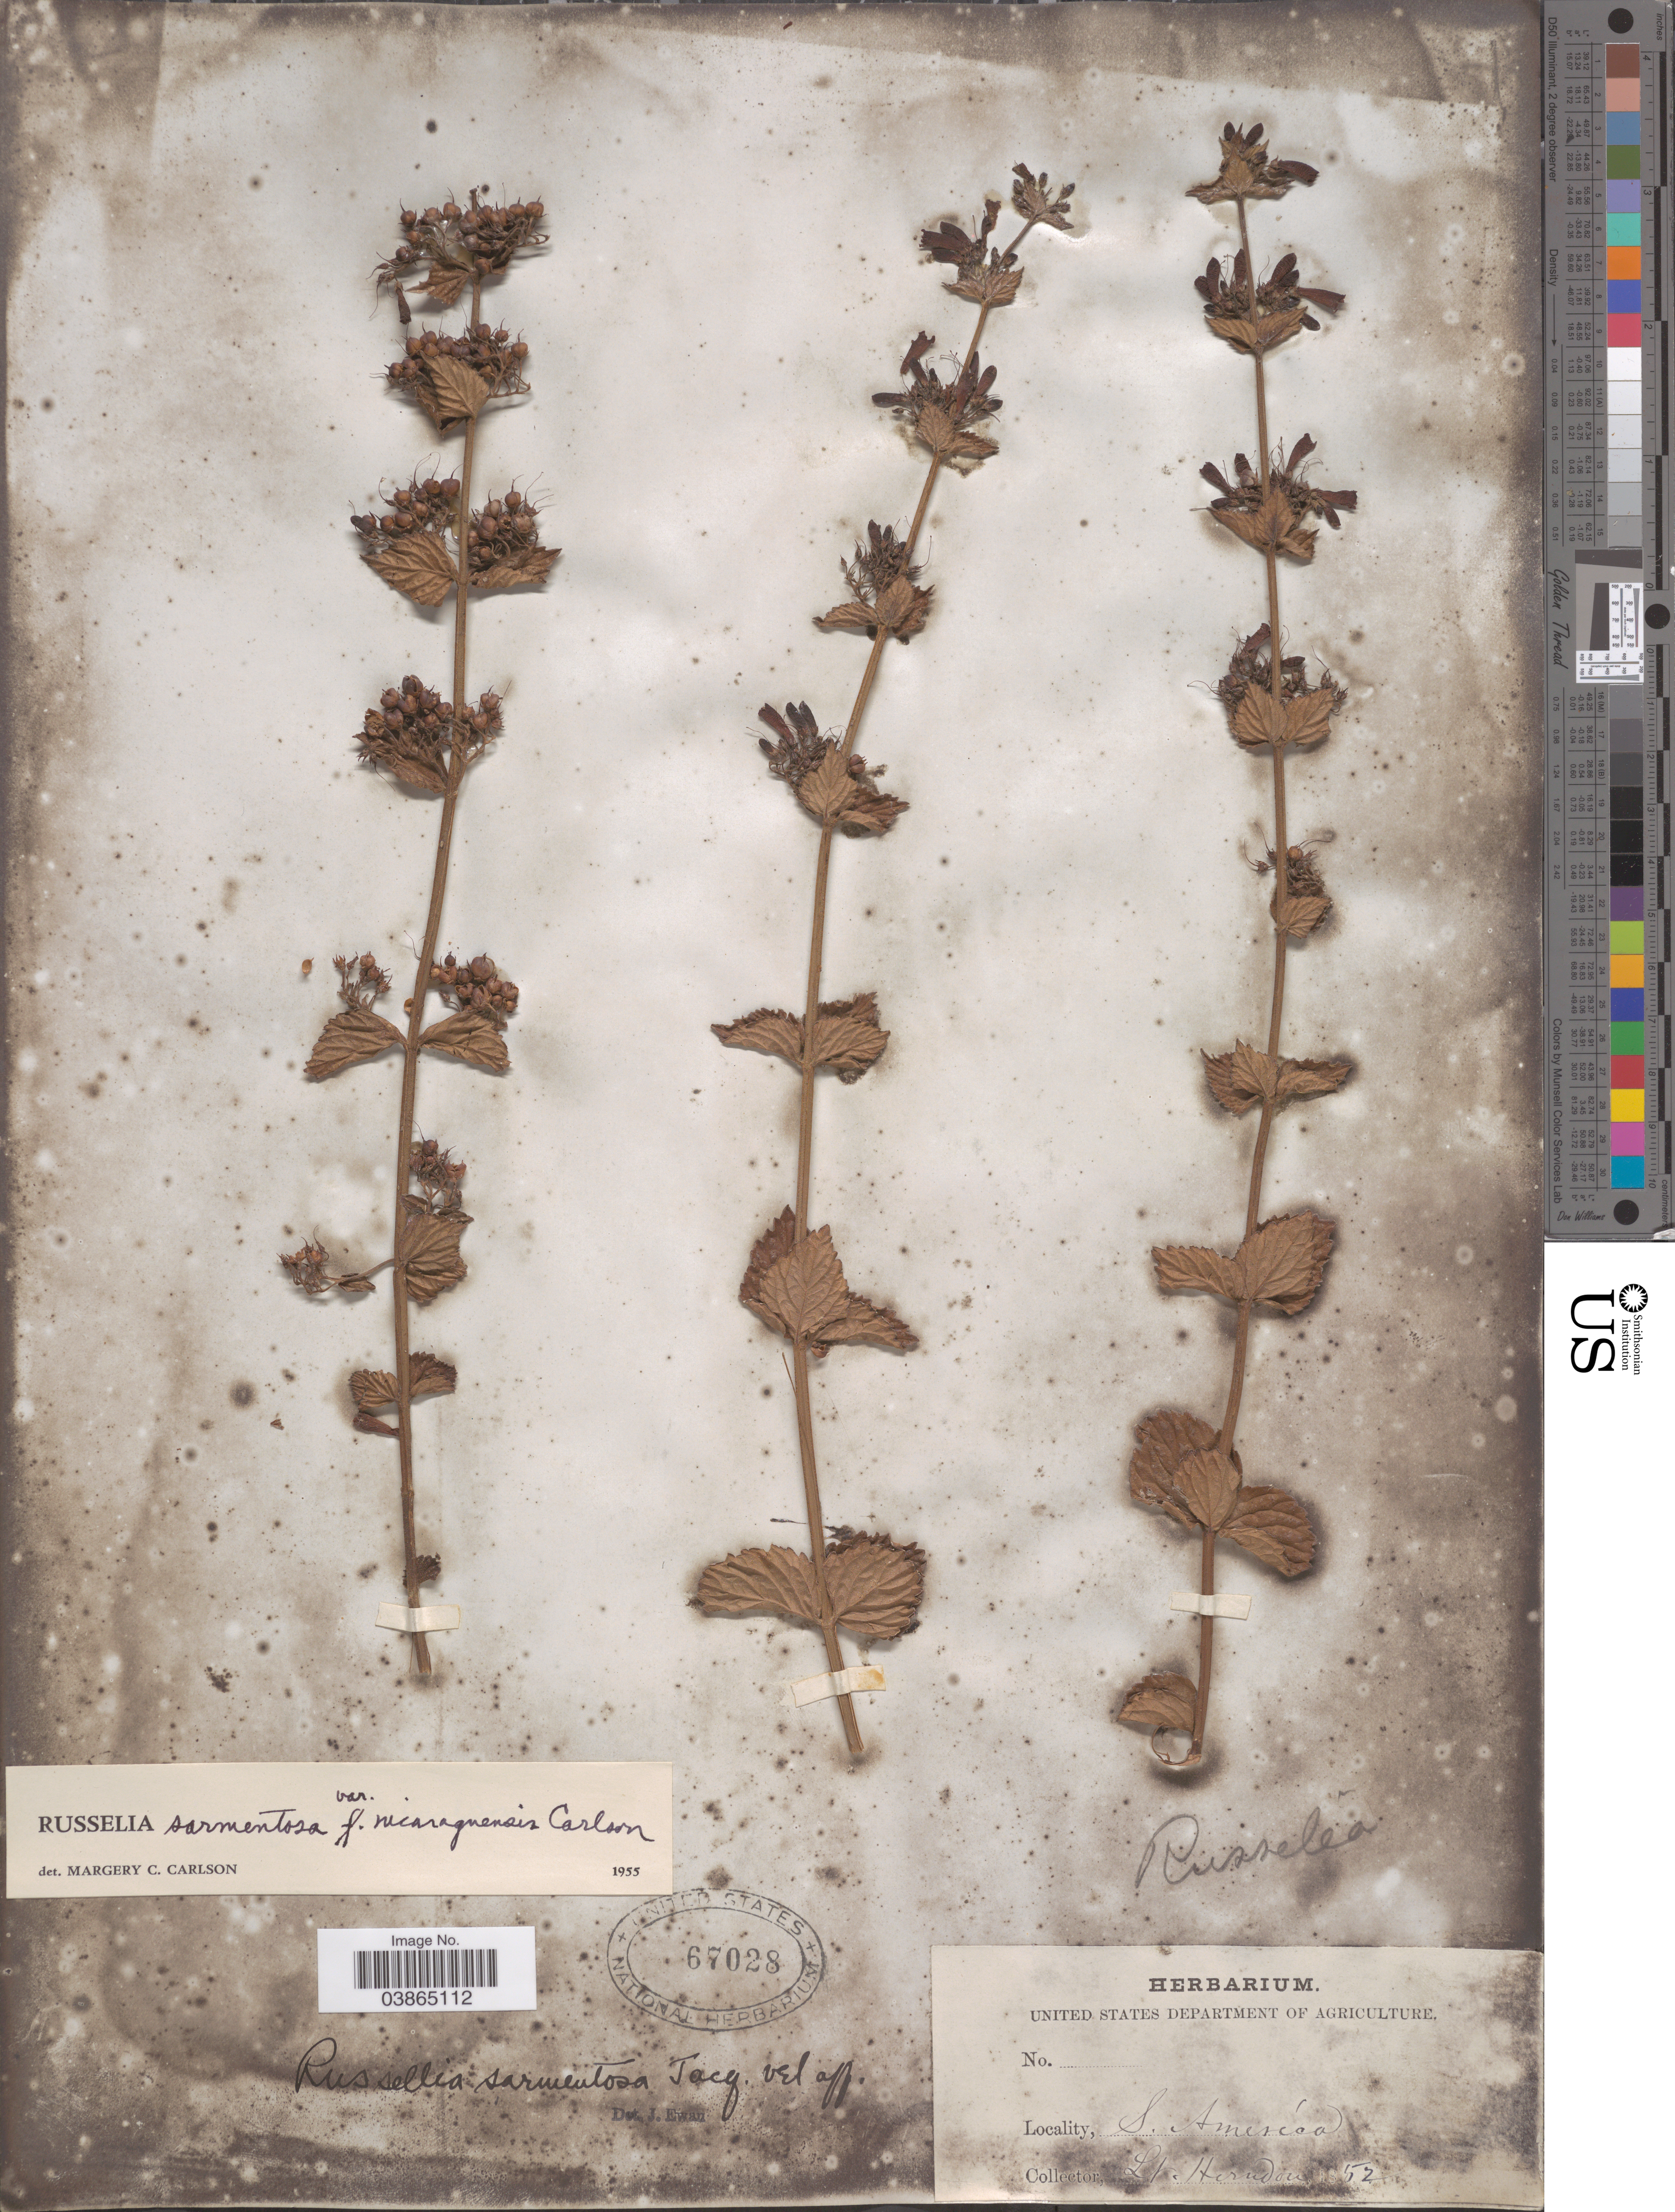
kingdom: Plantae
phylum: Tracheophyta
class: Magnoliopsida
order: Lamiales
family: Plantaginaceae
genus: Russelia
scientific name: Russelia sarmentosa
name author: Jacq.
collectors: L. Herndon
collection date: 1852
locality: S. America.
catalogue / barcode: US 67028